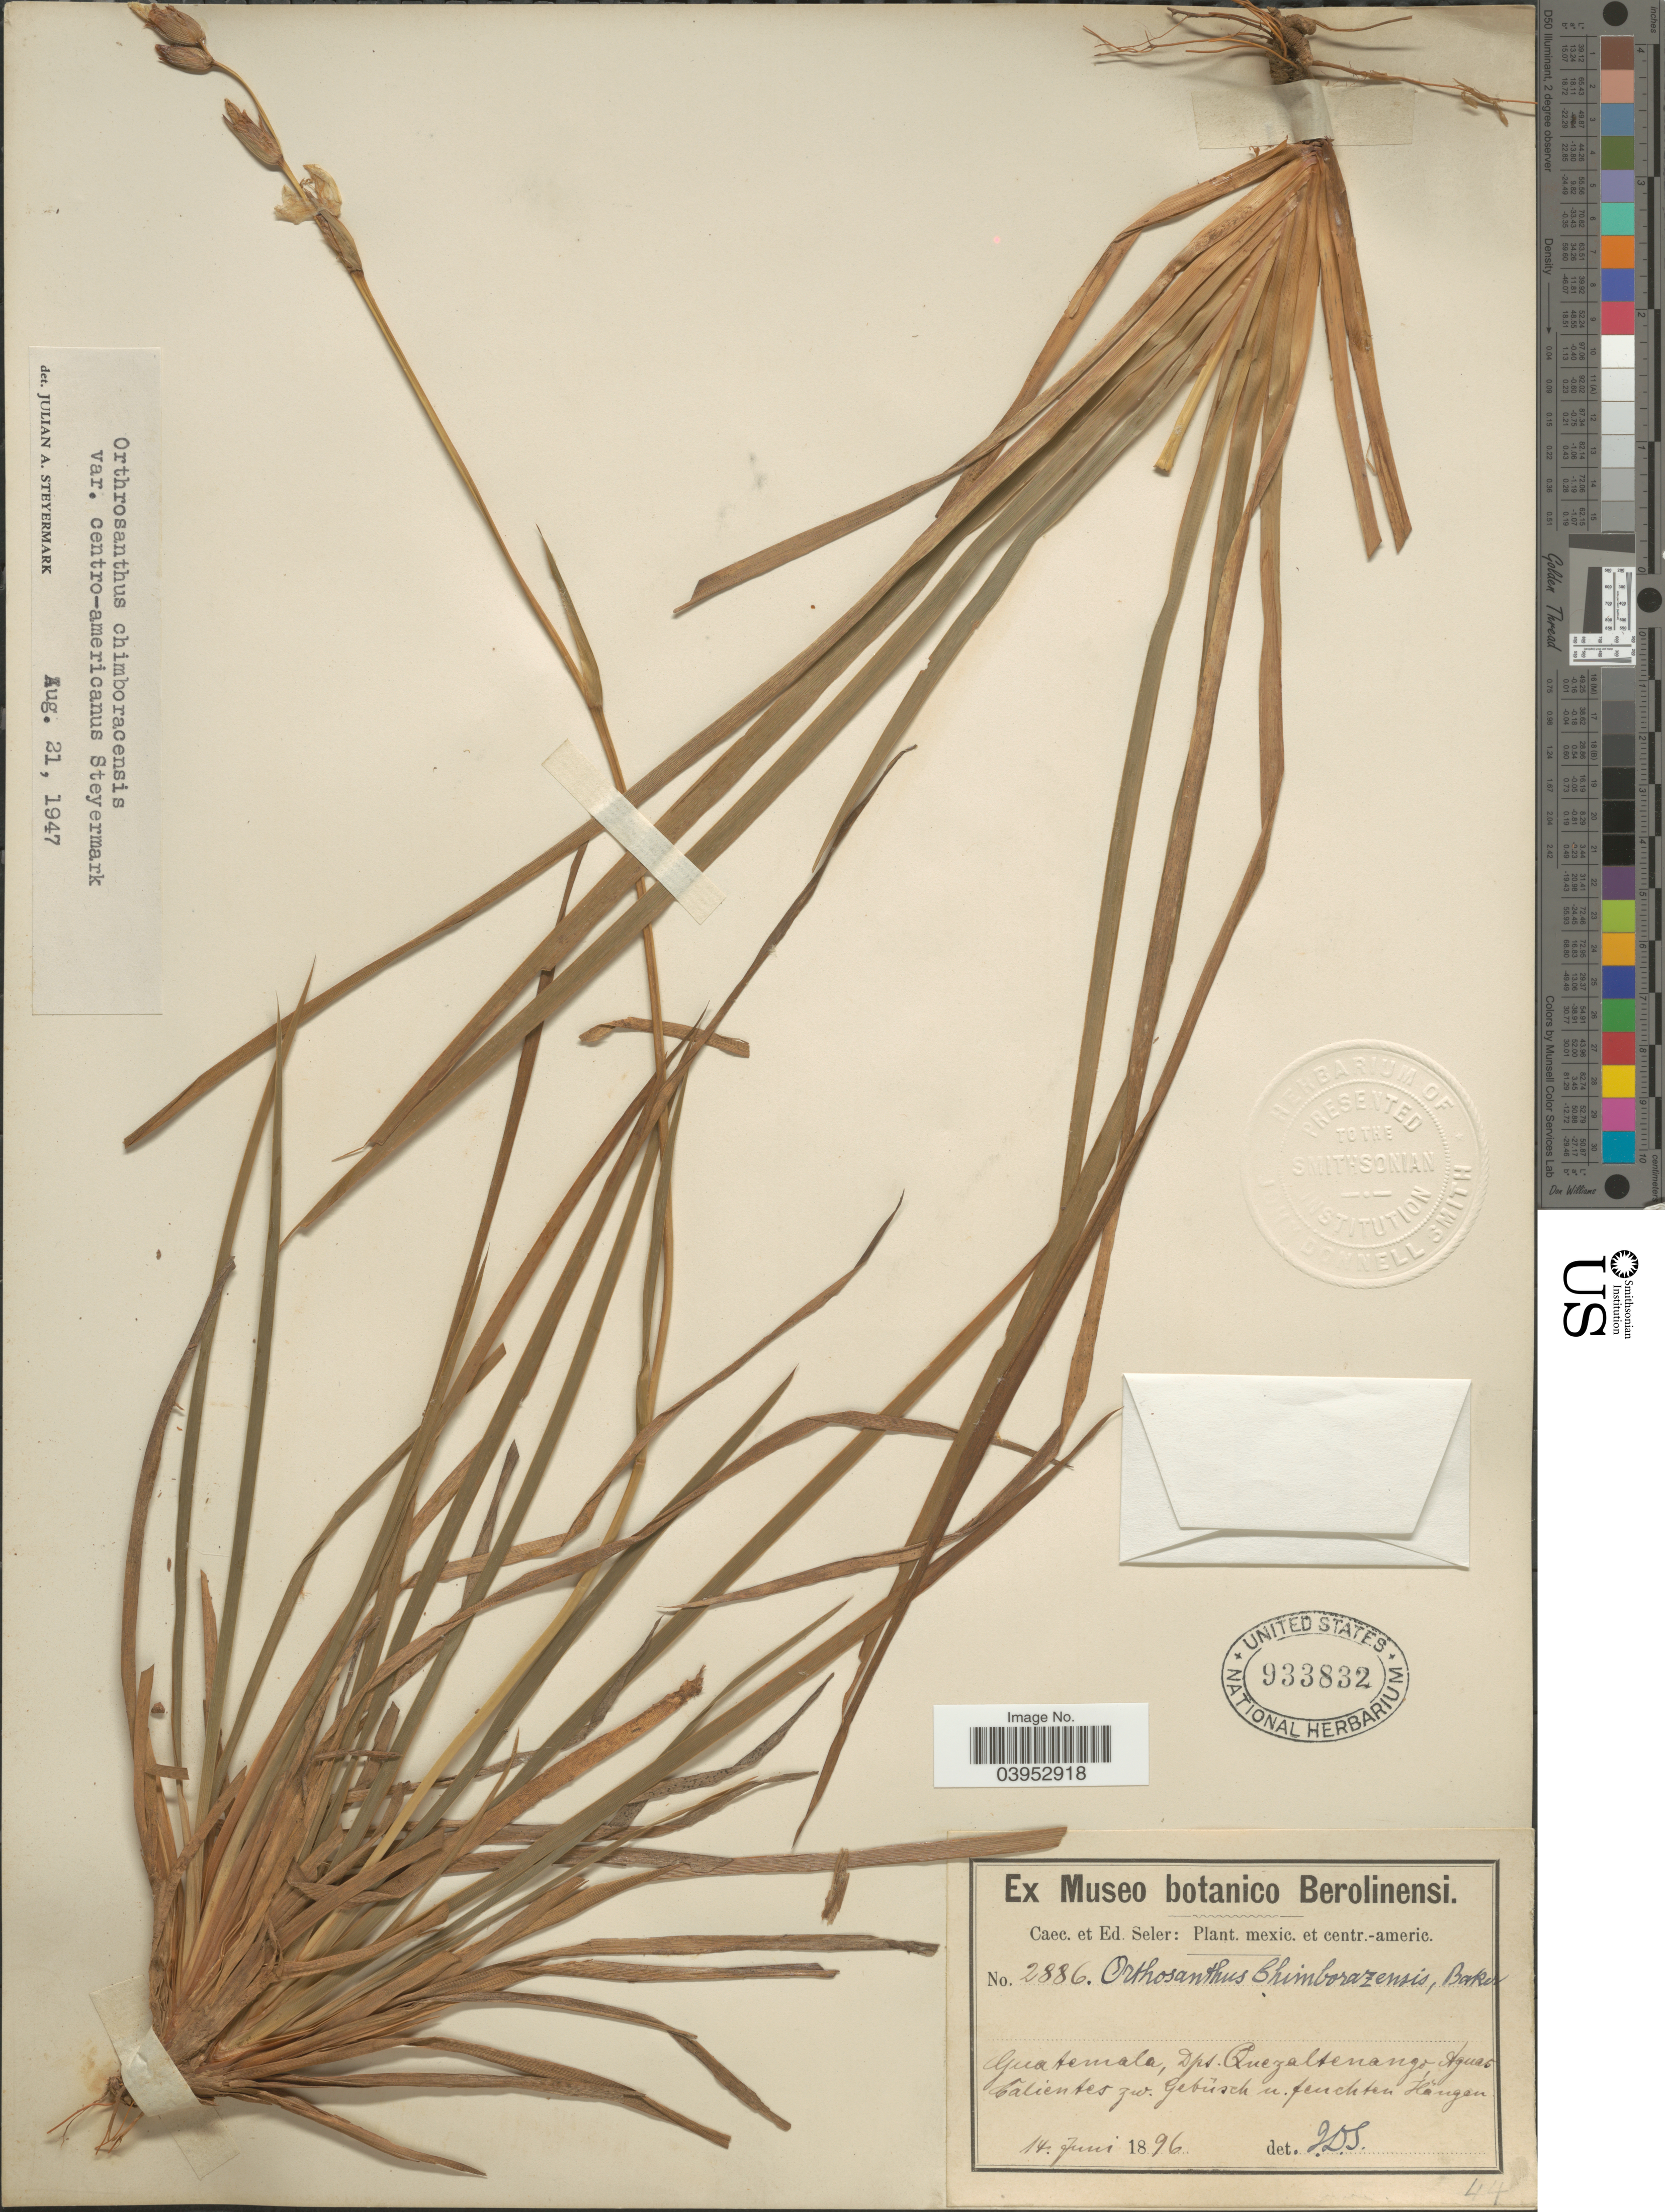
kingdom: Plantae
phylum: Tracheophyta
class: Liliopsida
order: Asparagales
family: Iridaceae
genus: Orthrosanthus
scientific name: Orthrosanthus chimboracensis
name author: (Kunth) Baker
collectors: ex Caec. et Ed Seler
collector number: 2886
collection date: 1896-06-14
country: Guatemala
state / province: Quetzaltenango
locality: Dpt. Quezaltenango, Aguas Calientes zw. Gebûsch u. feuchten Hãngen.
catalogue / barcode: US 933832